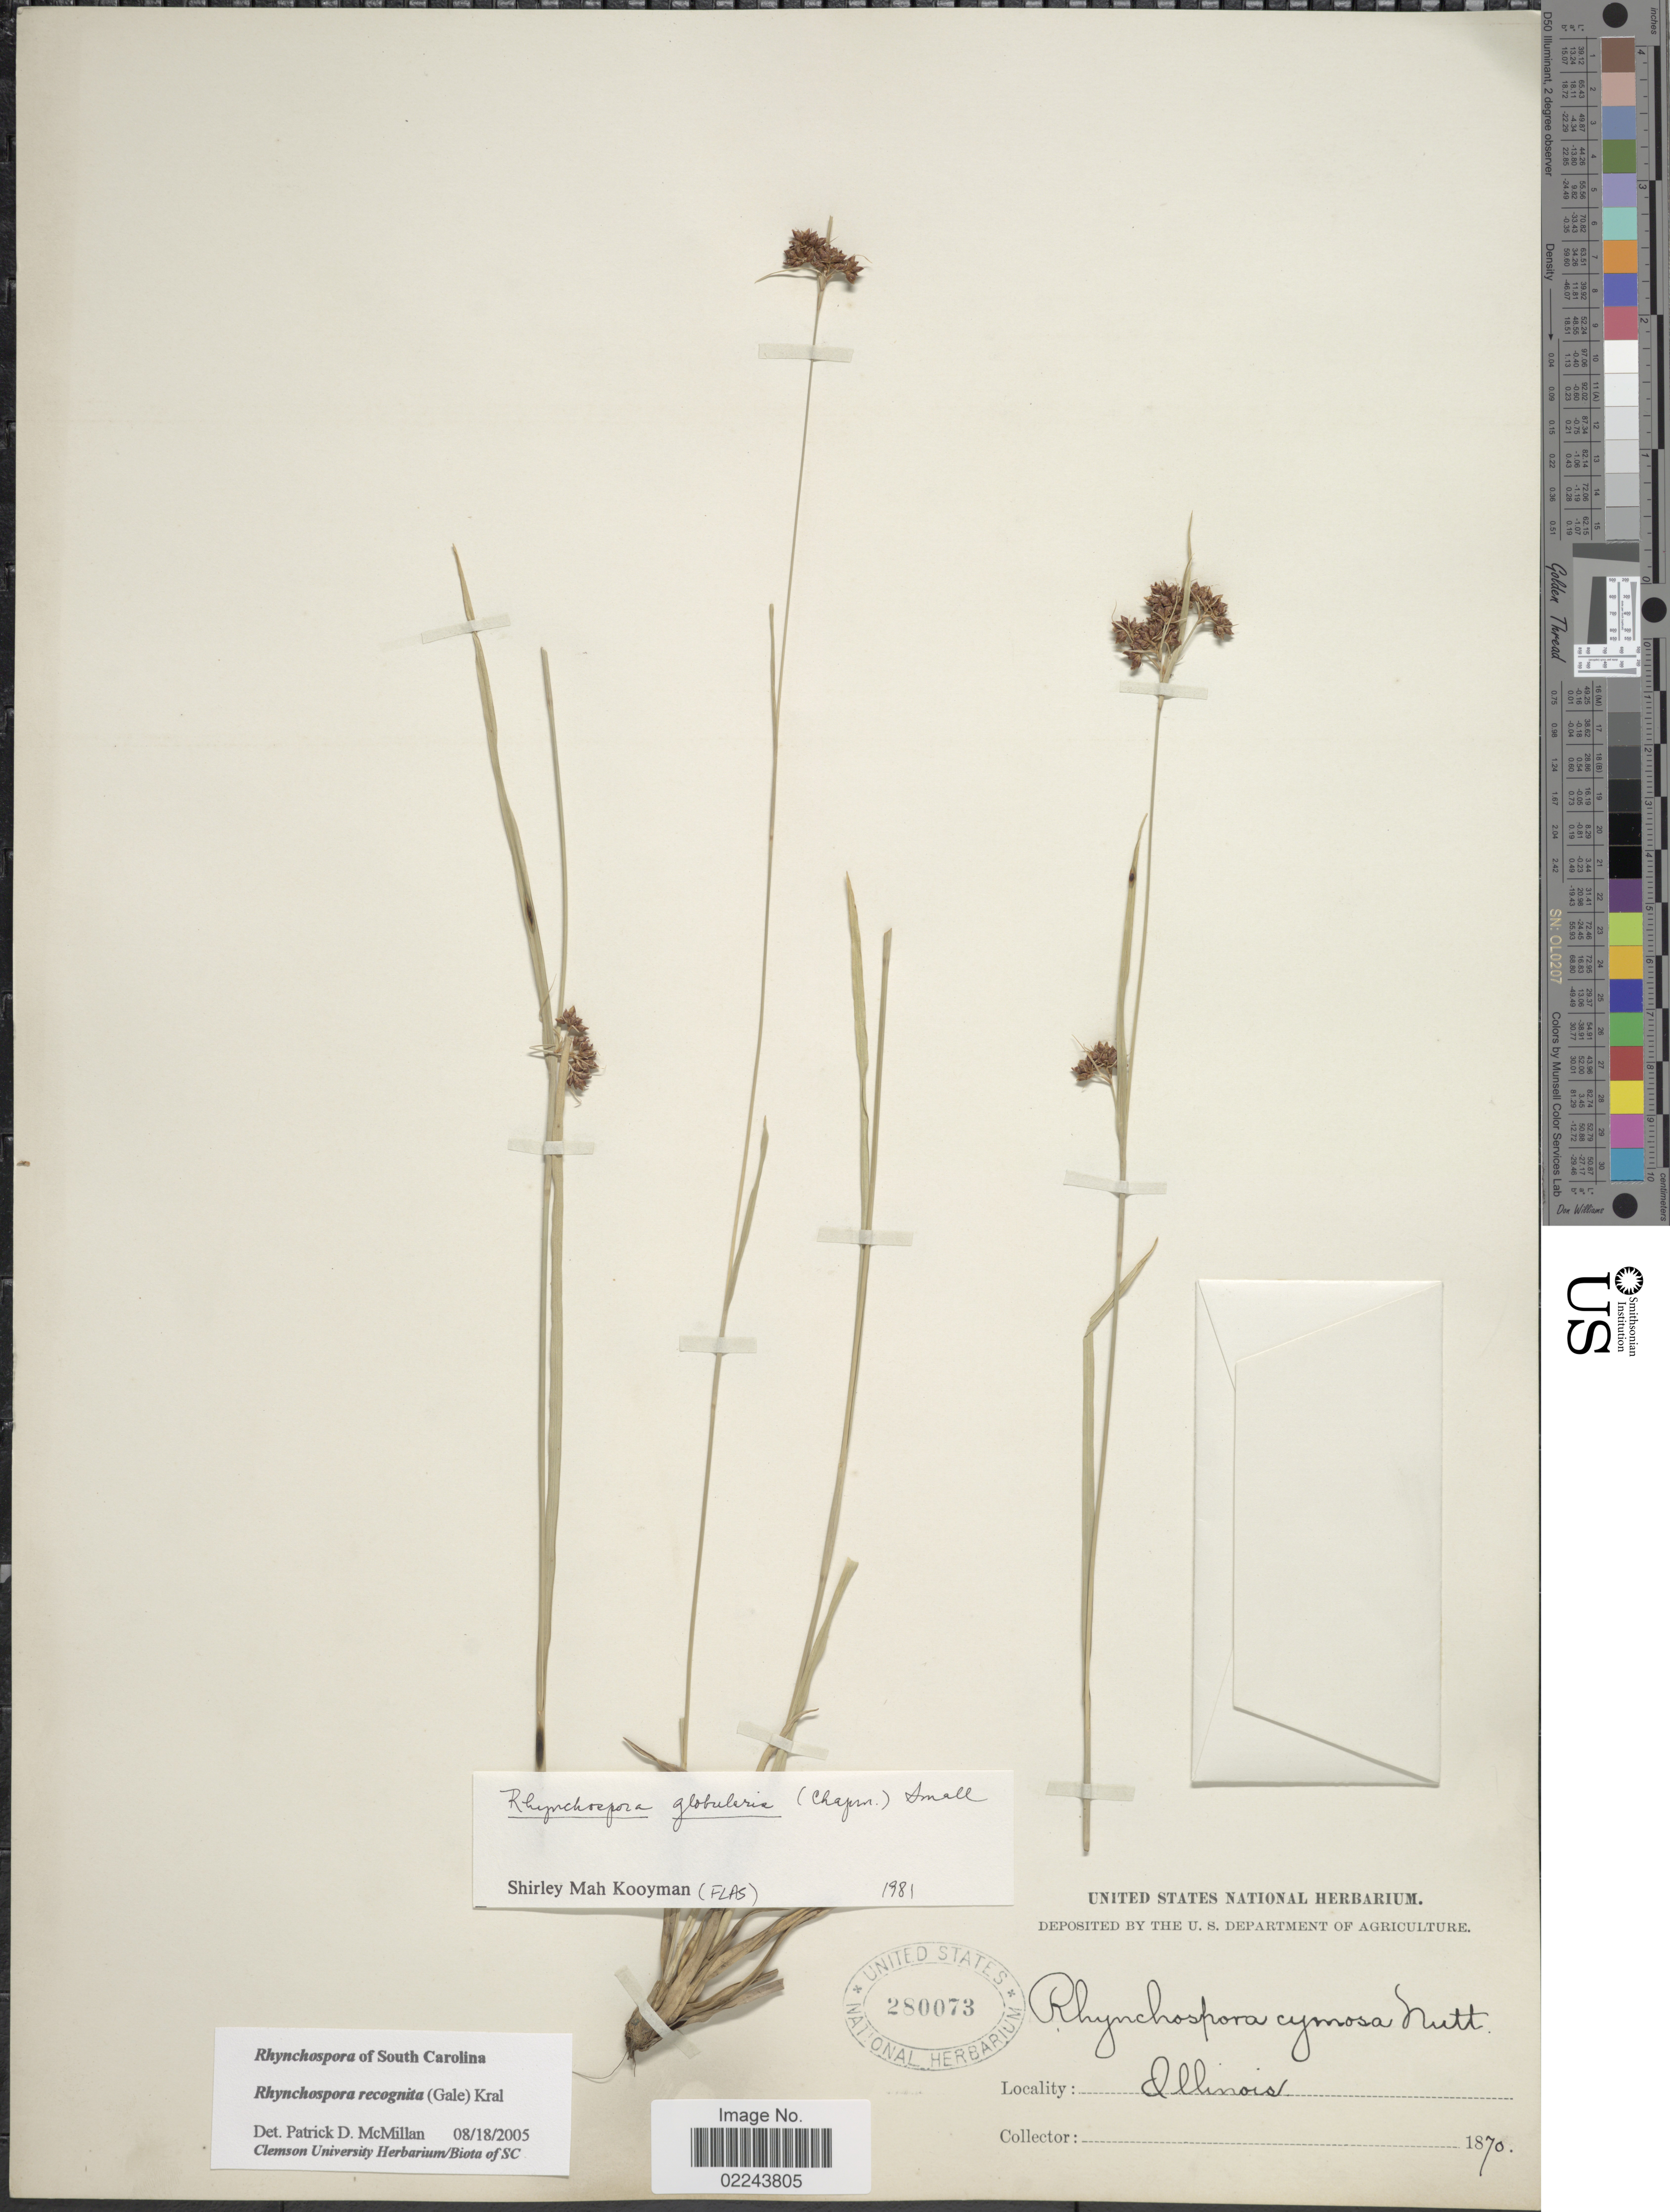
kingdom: Plantae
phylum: Tracheophyta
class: Liliopsida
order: Poales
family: Cyperaceae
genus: Rhynchospora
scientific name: Rhynchospora recognita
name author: (Gale) Kral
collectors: U.S. Department of Agriculture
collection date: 1870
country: United States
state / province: Illinois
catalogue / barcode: US 280073